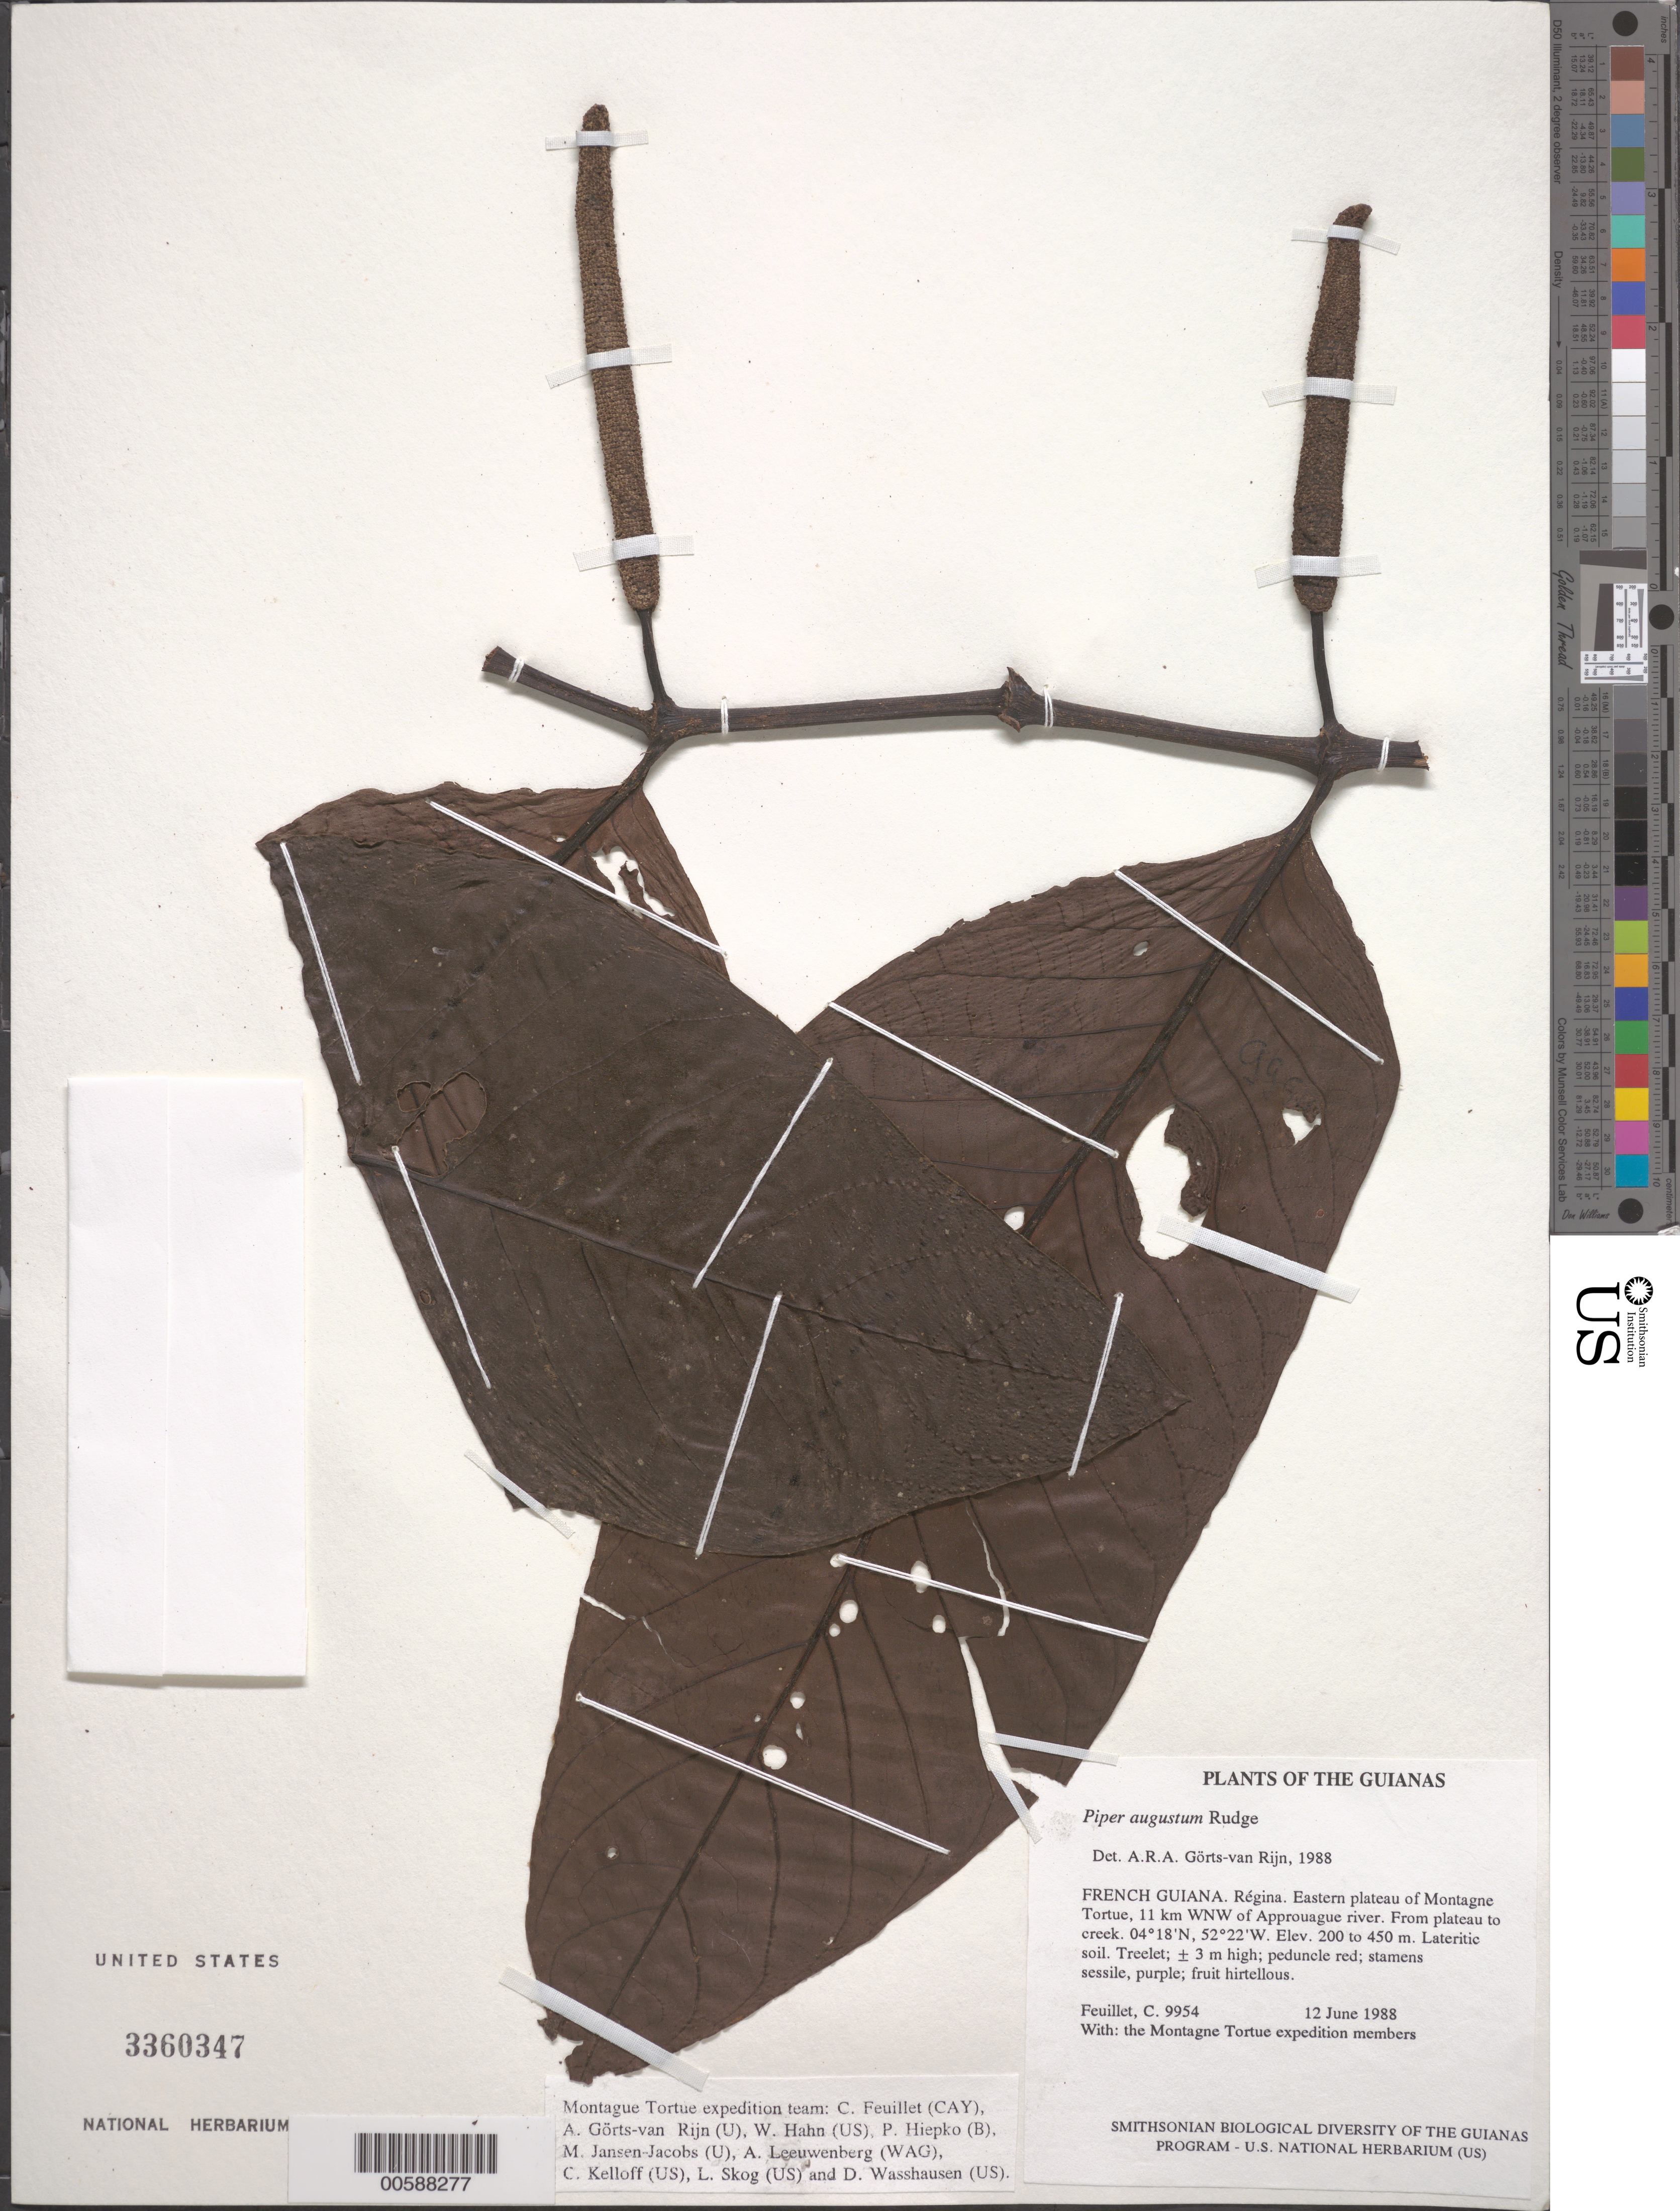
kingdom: Plantae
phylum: Tracheophyta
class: Magnoliopsida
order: Piperales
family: Piperaceae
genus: Piper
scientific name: Piper augustum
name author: Rudge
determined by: Görts-van Rijn, A. R. A.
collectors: C. Feuillet & Montagne Torte Exped. members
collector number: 9954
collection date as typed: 12 June 1988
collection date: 1988-06-12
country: French Guiana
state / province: Cayenne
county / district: Regina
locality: Eastern plateau of Montagne Tortue, 11 km WNW of Approuague river. From plateau to creek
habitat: Lateritic soil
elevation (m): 200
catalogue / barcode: US 3360347